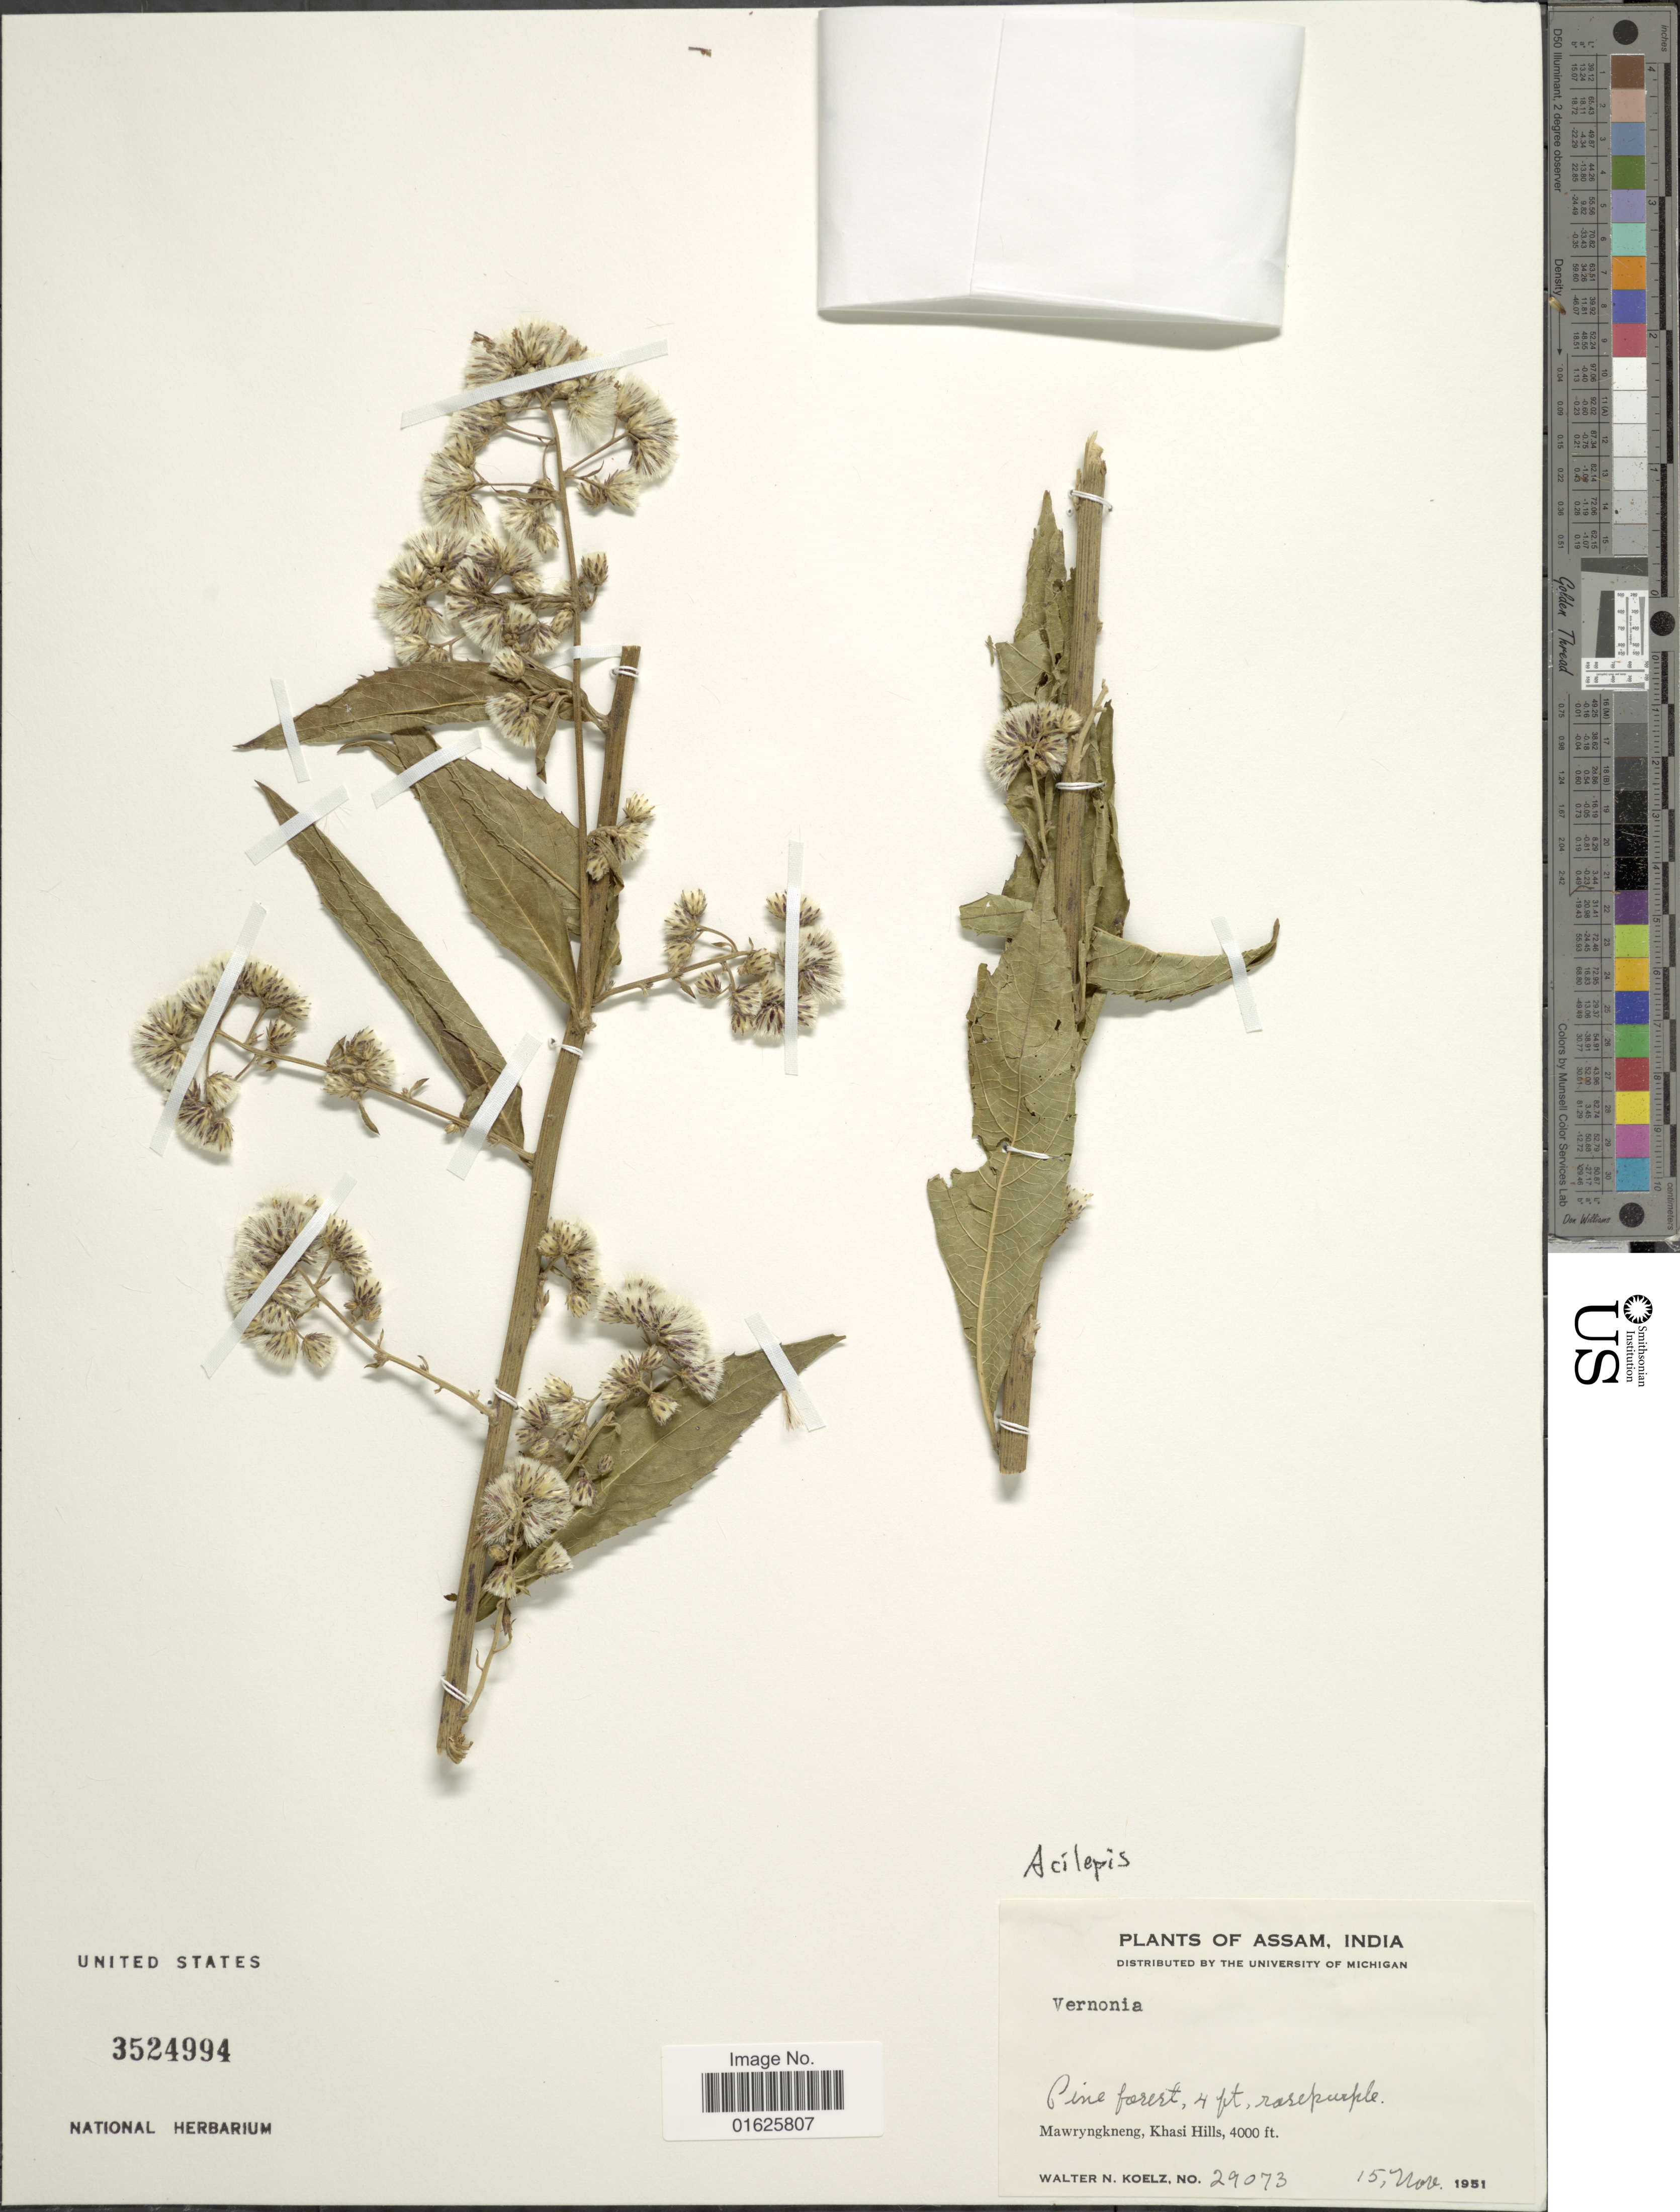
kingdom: Plantae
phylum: Tracheophyta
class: Magnoliopsida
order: Asterales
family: Asteraceae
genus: Acilepis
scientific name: Acilepis divergens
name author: (Roxb.) H. Rob. & Skvarla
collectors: W. N. Koelz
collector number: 29073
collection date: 1951-11-15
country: India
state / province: Meghalaya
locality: Mawryngkneng, Khasi Hills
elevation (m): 1219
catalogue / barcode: US 3524994